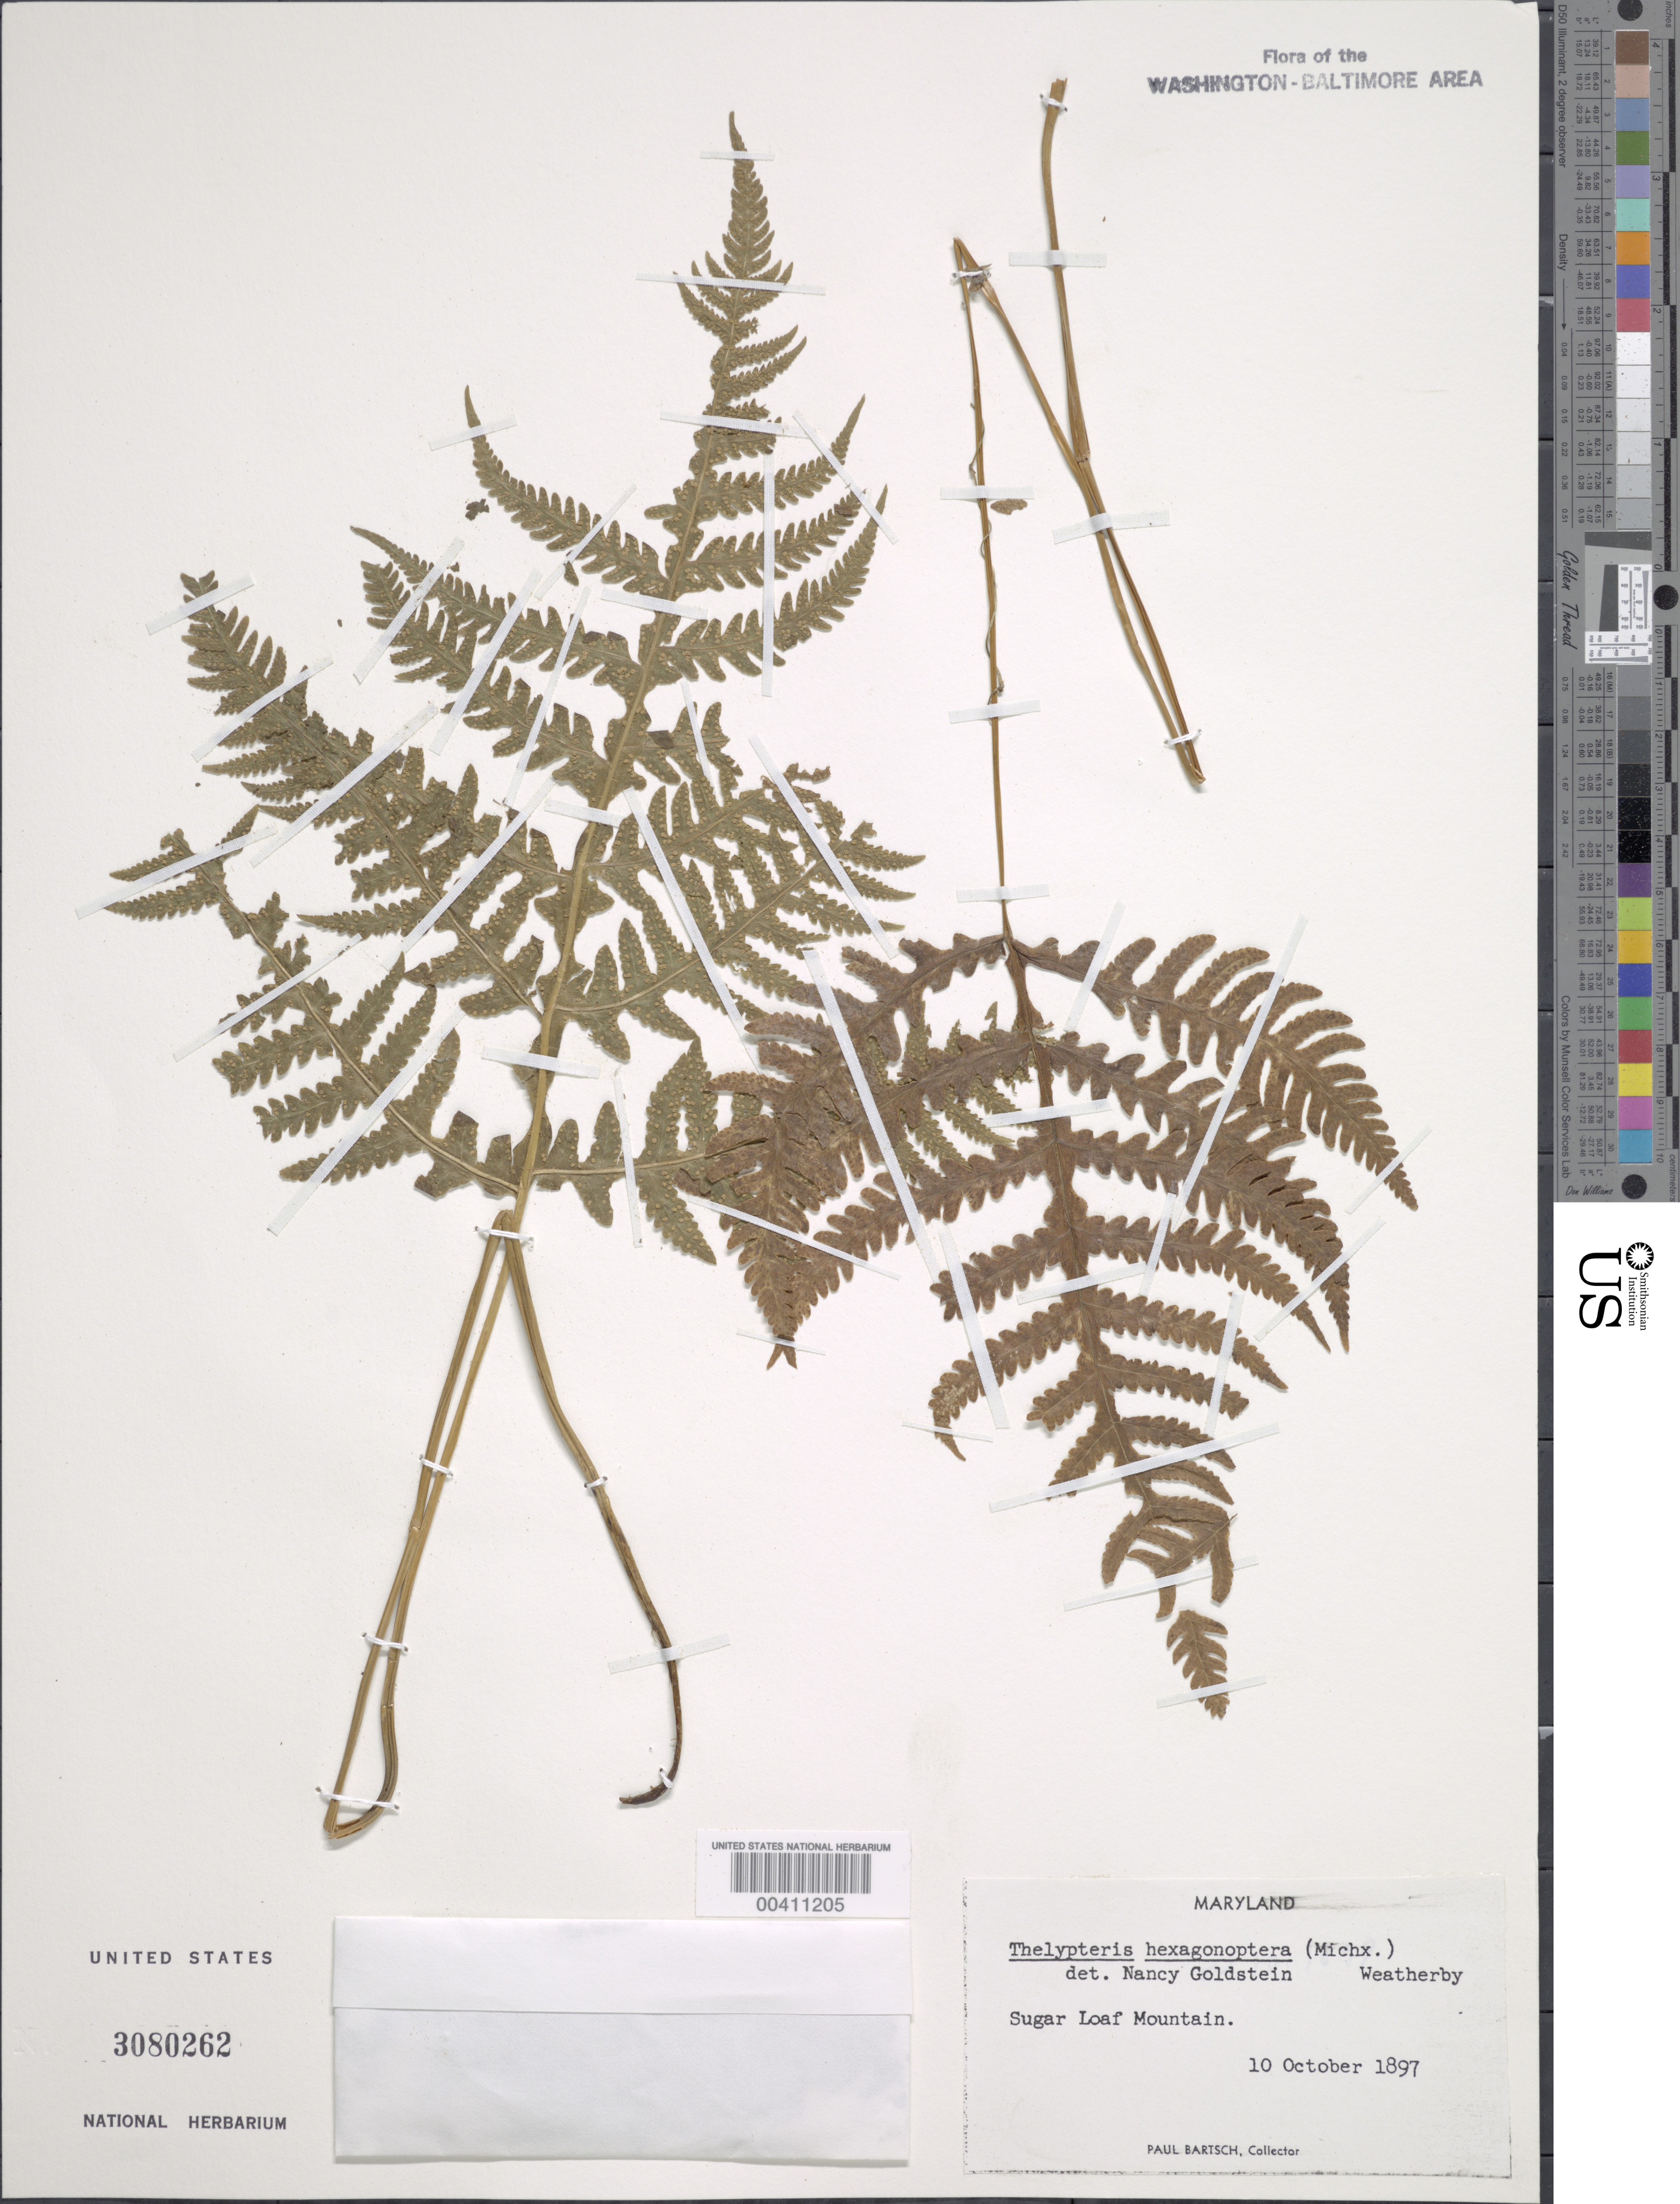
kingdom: Plantae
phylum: Tracheophyta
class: Polypodiopsida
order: Polypodiales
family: Thelypteridaceae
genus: Phegopteris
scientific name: Phegopteris hexagonoptera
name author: (Michx.) Fée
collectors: P. Bartsch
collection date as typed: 10 Oct 1897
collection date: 1897-10-10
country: United States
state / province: Maryland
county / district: Frederick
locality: Sugar Loaf Mountain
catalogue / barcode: US 3080262